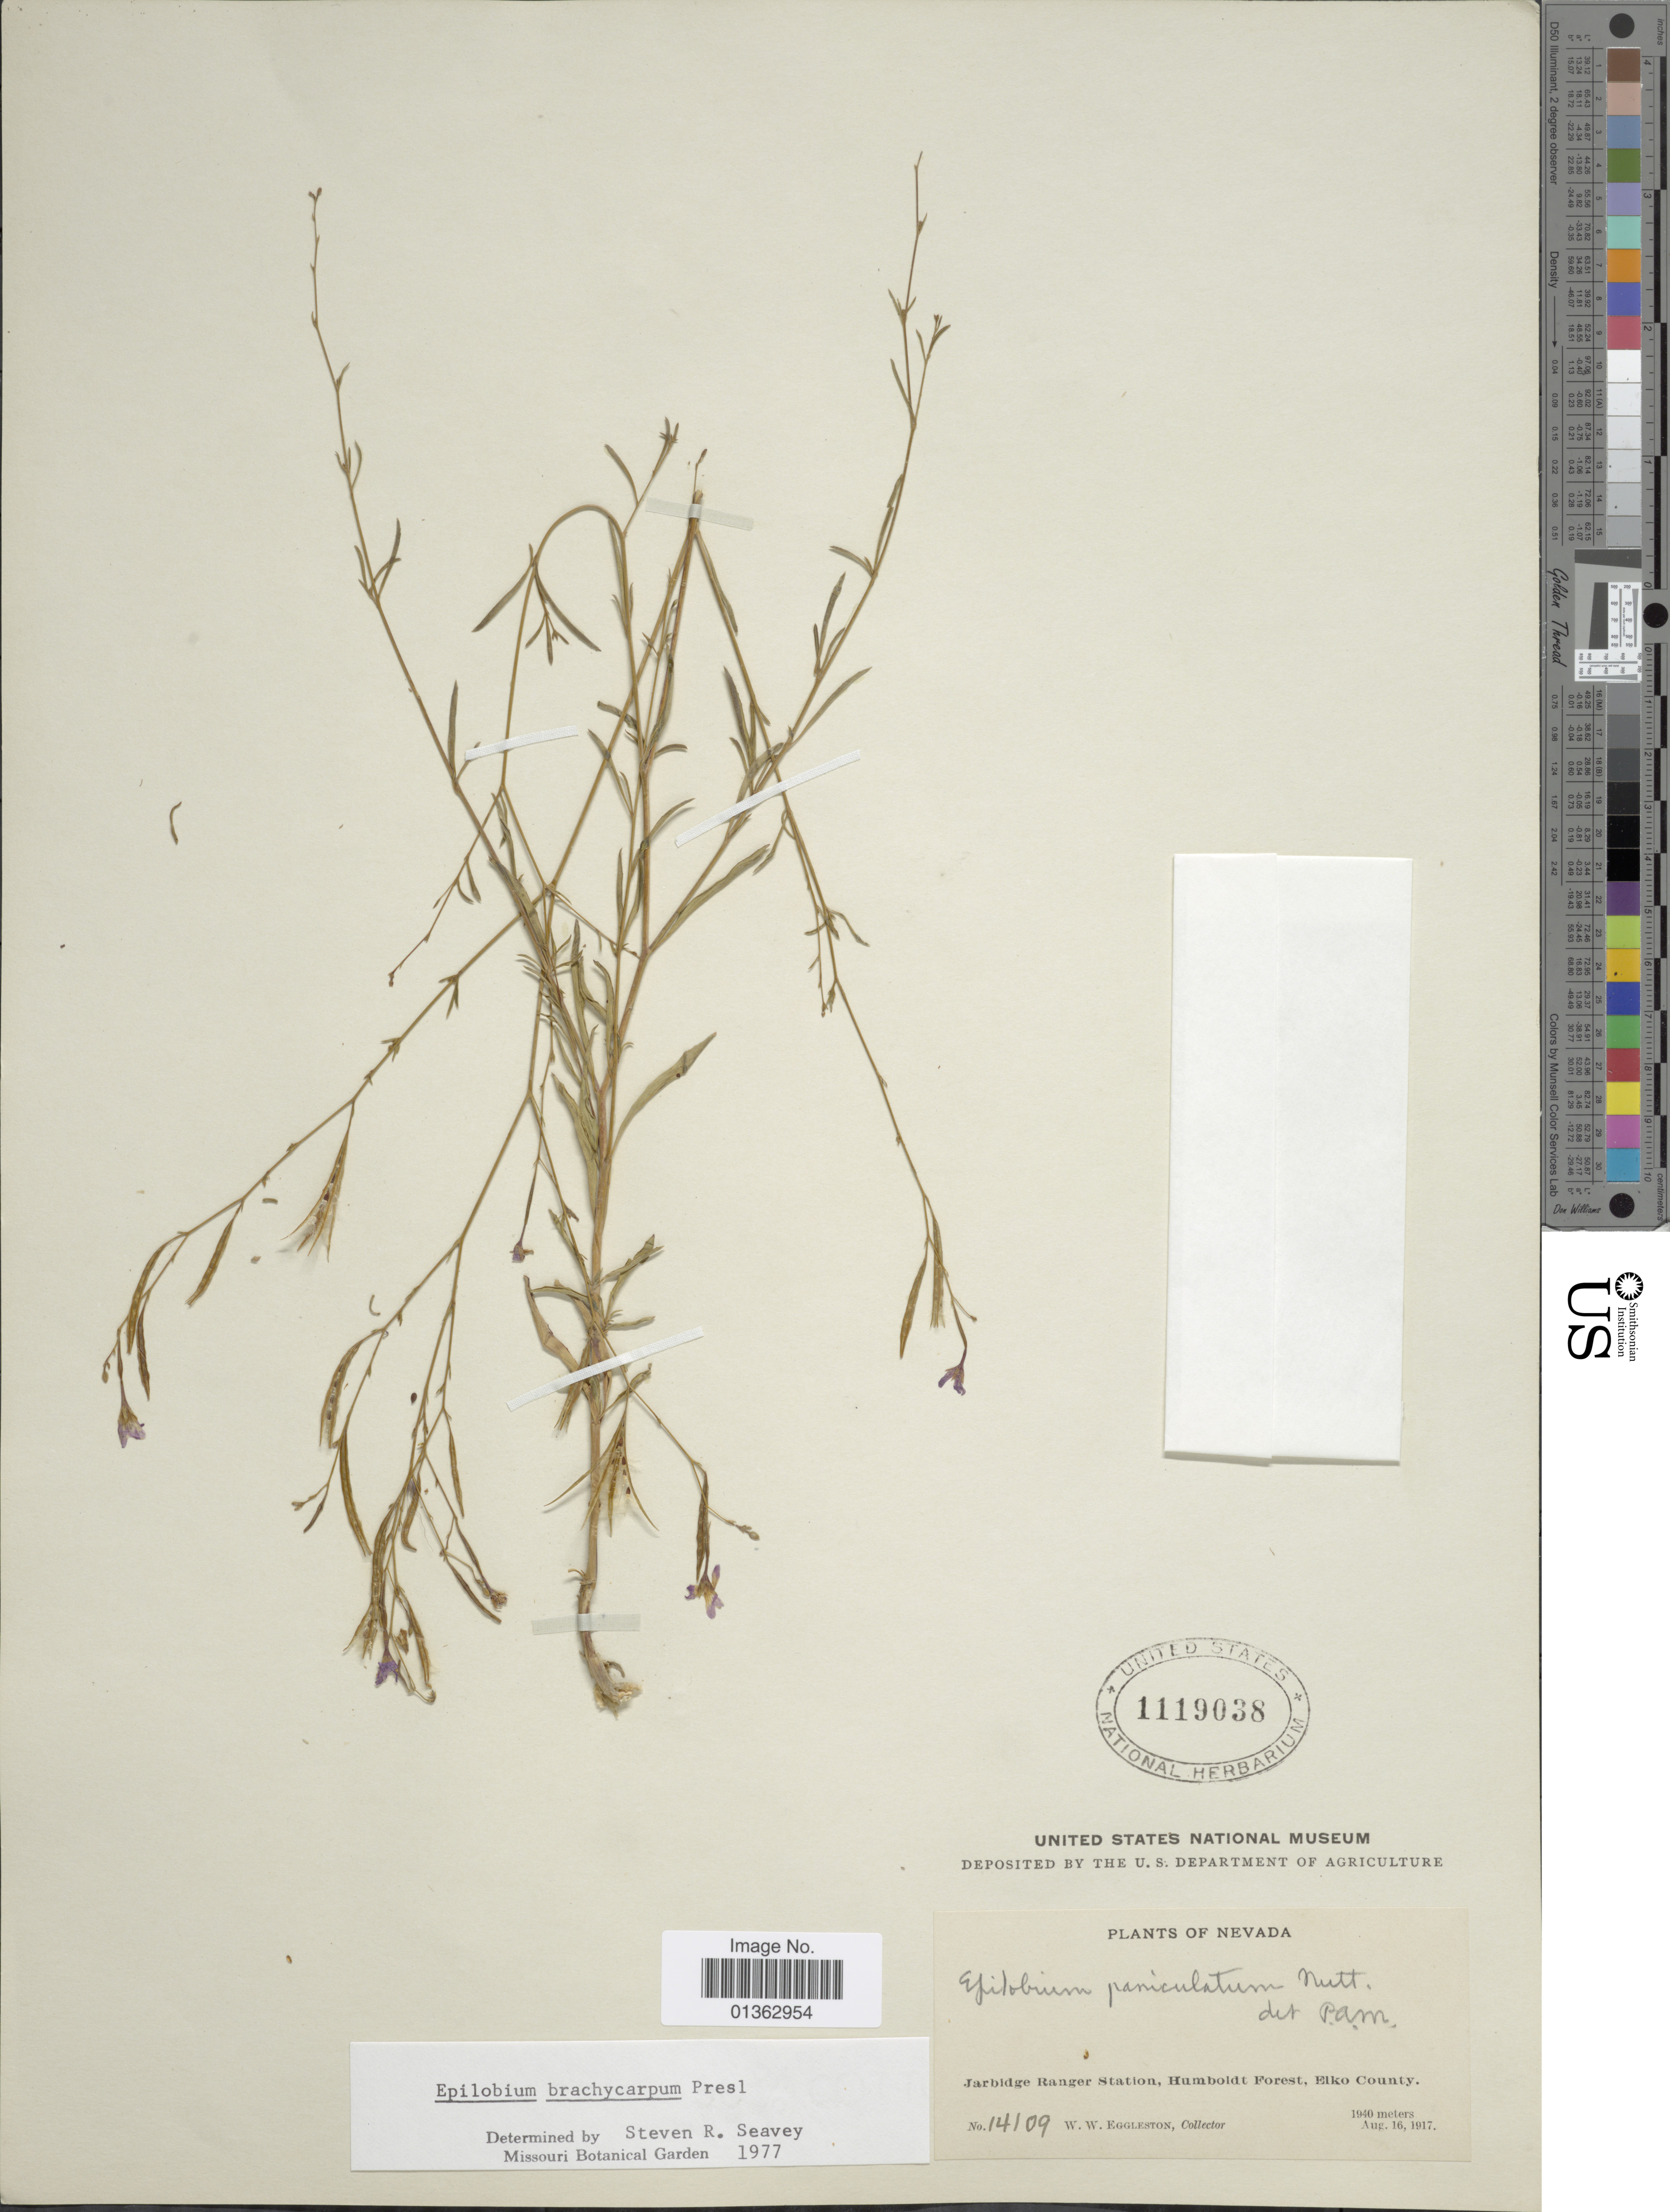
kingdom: Plantae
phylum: Tracheophyta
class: Magnoliopsida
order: Myrtales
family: Onagraceae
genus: Epilobium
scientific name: Epilobium brachycarpum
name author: C. Presl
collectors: W. W. Eggleston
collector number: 14109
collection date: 1917-08-16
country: United States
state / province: Nevada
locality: Jarbidge Ranger Station, Humboldt Forest, Elko County.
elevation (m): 1940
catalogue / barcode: US 1119038